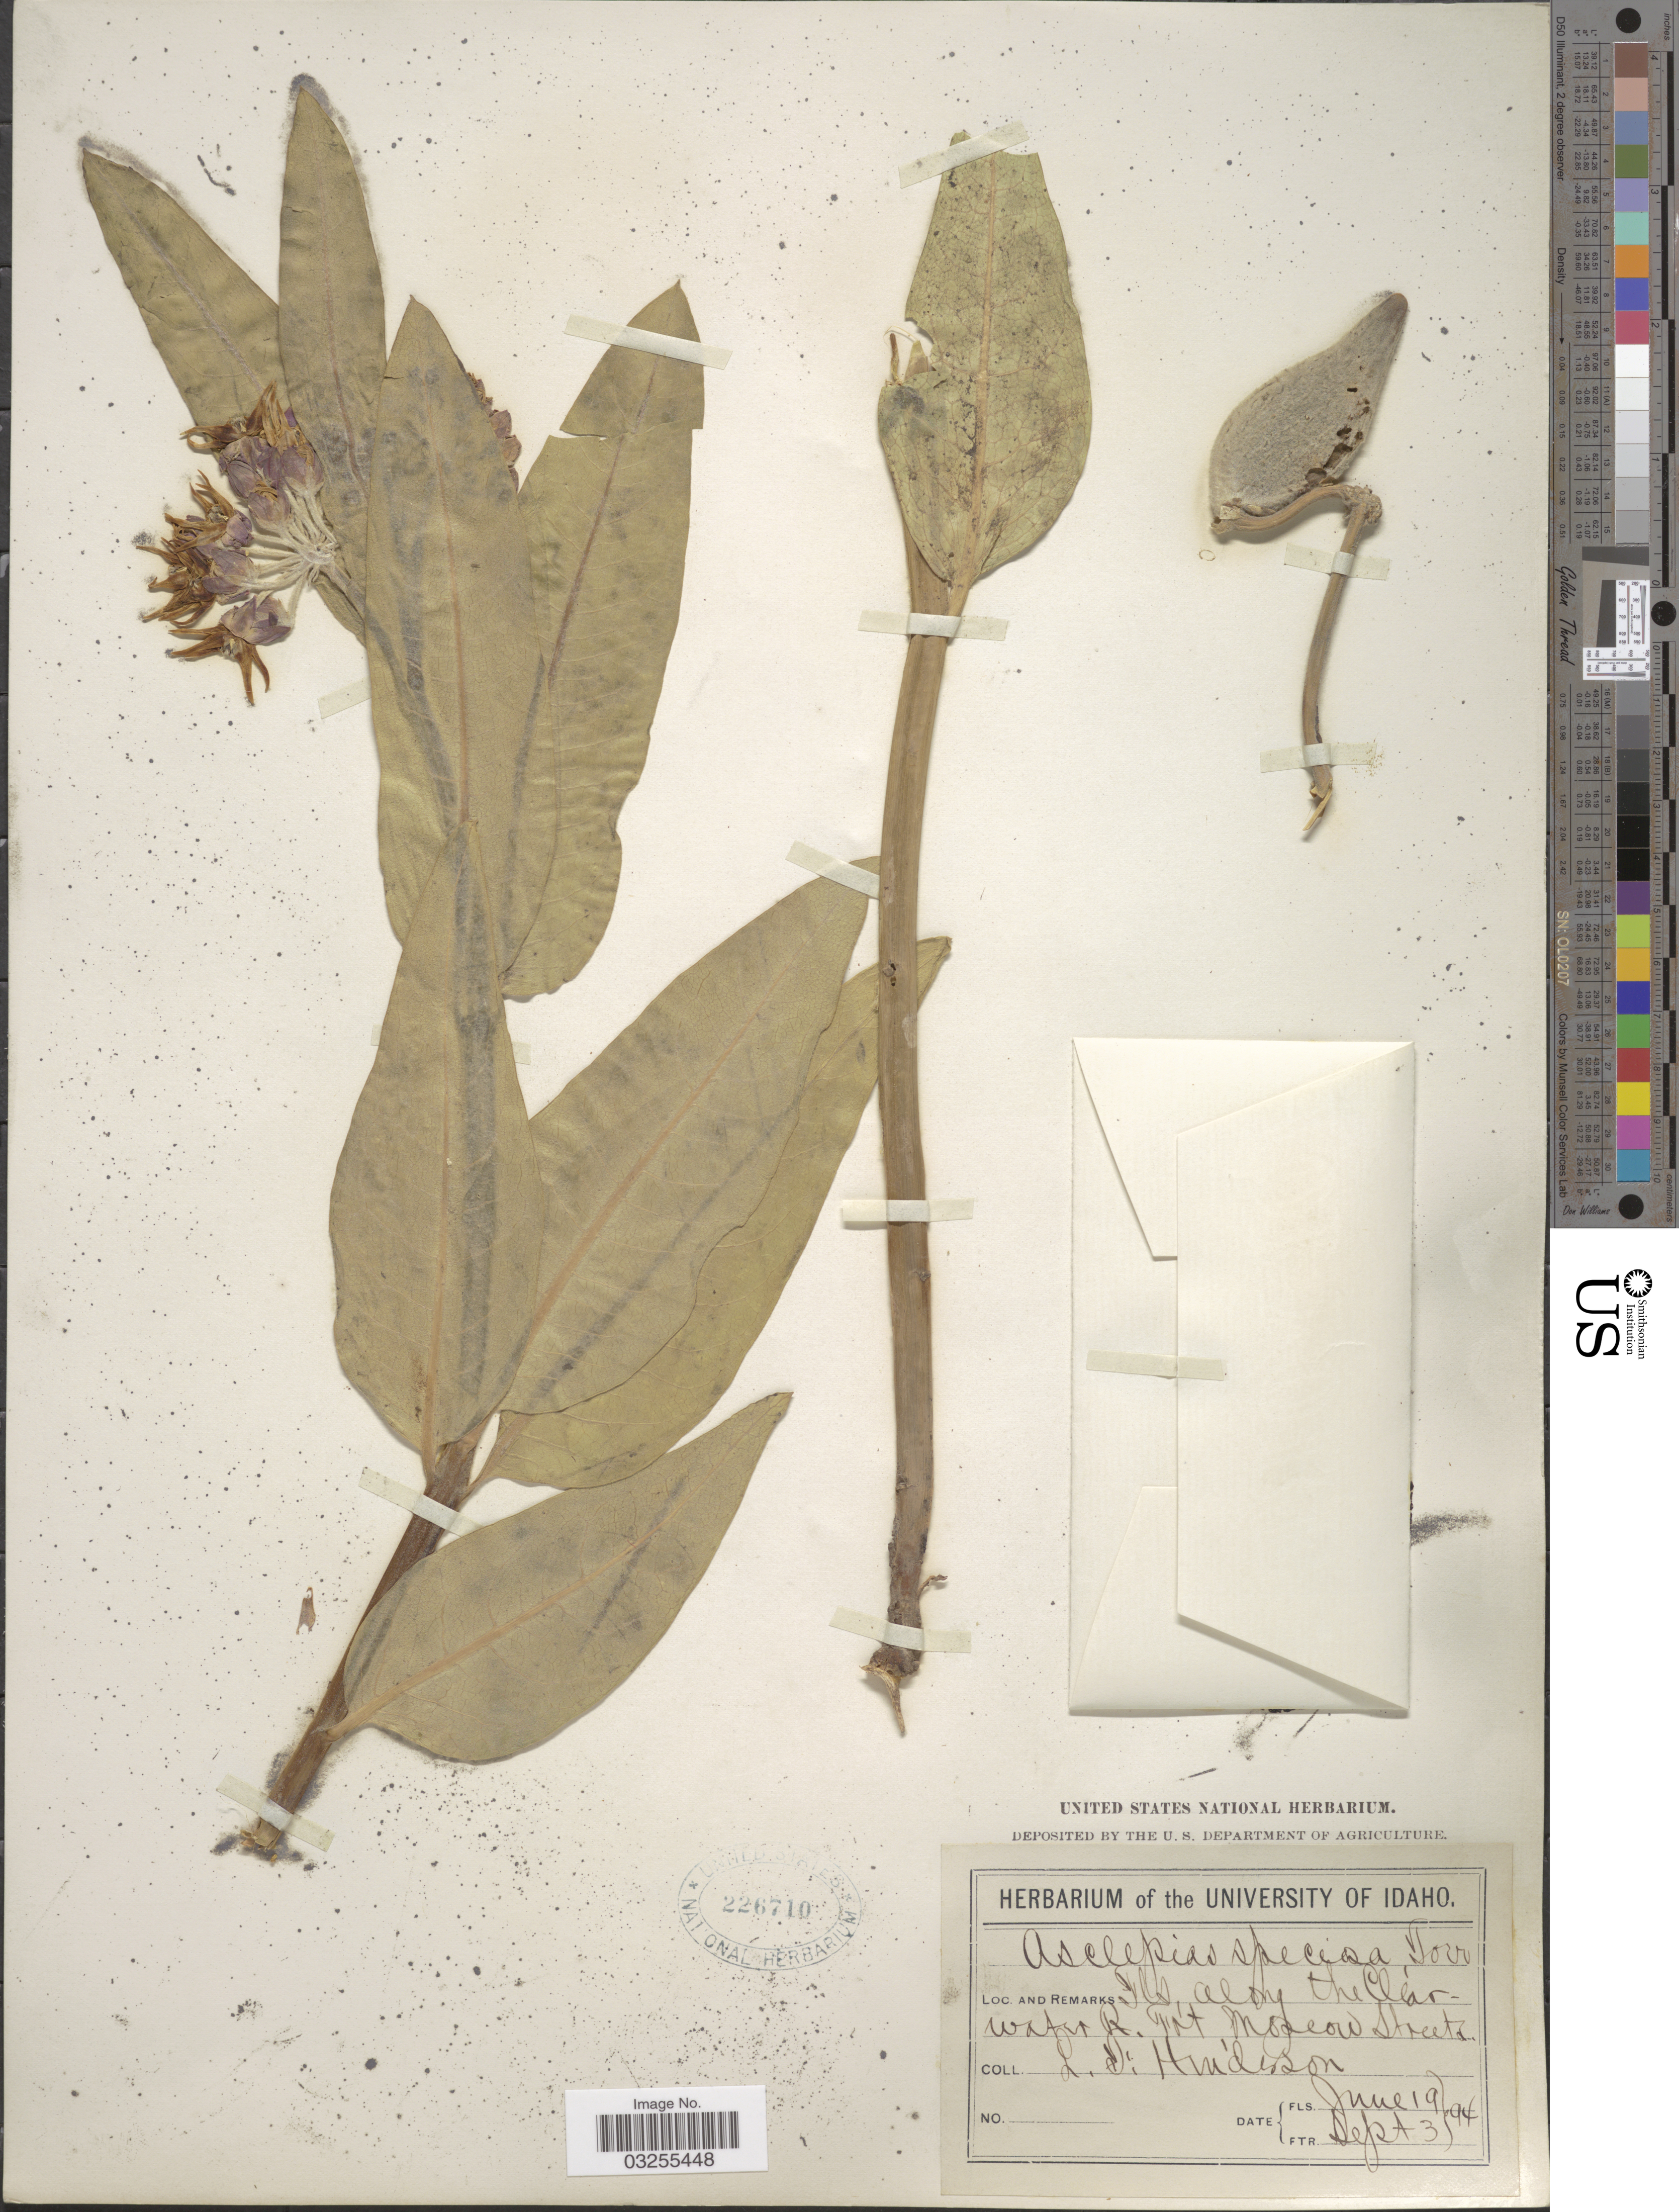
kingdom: Plantae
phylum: Tracheophyta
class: Magnoliopsida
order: Gentianales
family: Apocynaceae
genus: Asclepias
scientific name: Asclepias speciosa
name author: Torr.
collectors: L. Hindson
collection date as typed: Transcribed d/m/y: 19/6/94 to 3/9/94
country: United States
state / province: Idaho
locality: Along the Clearwater R. Moscow streets.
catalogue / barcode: US 226710